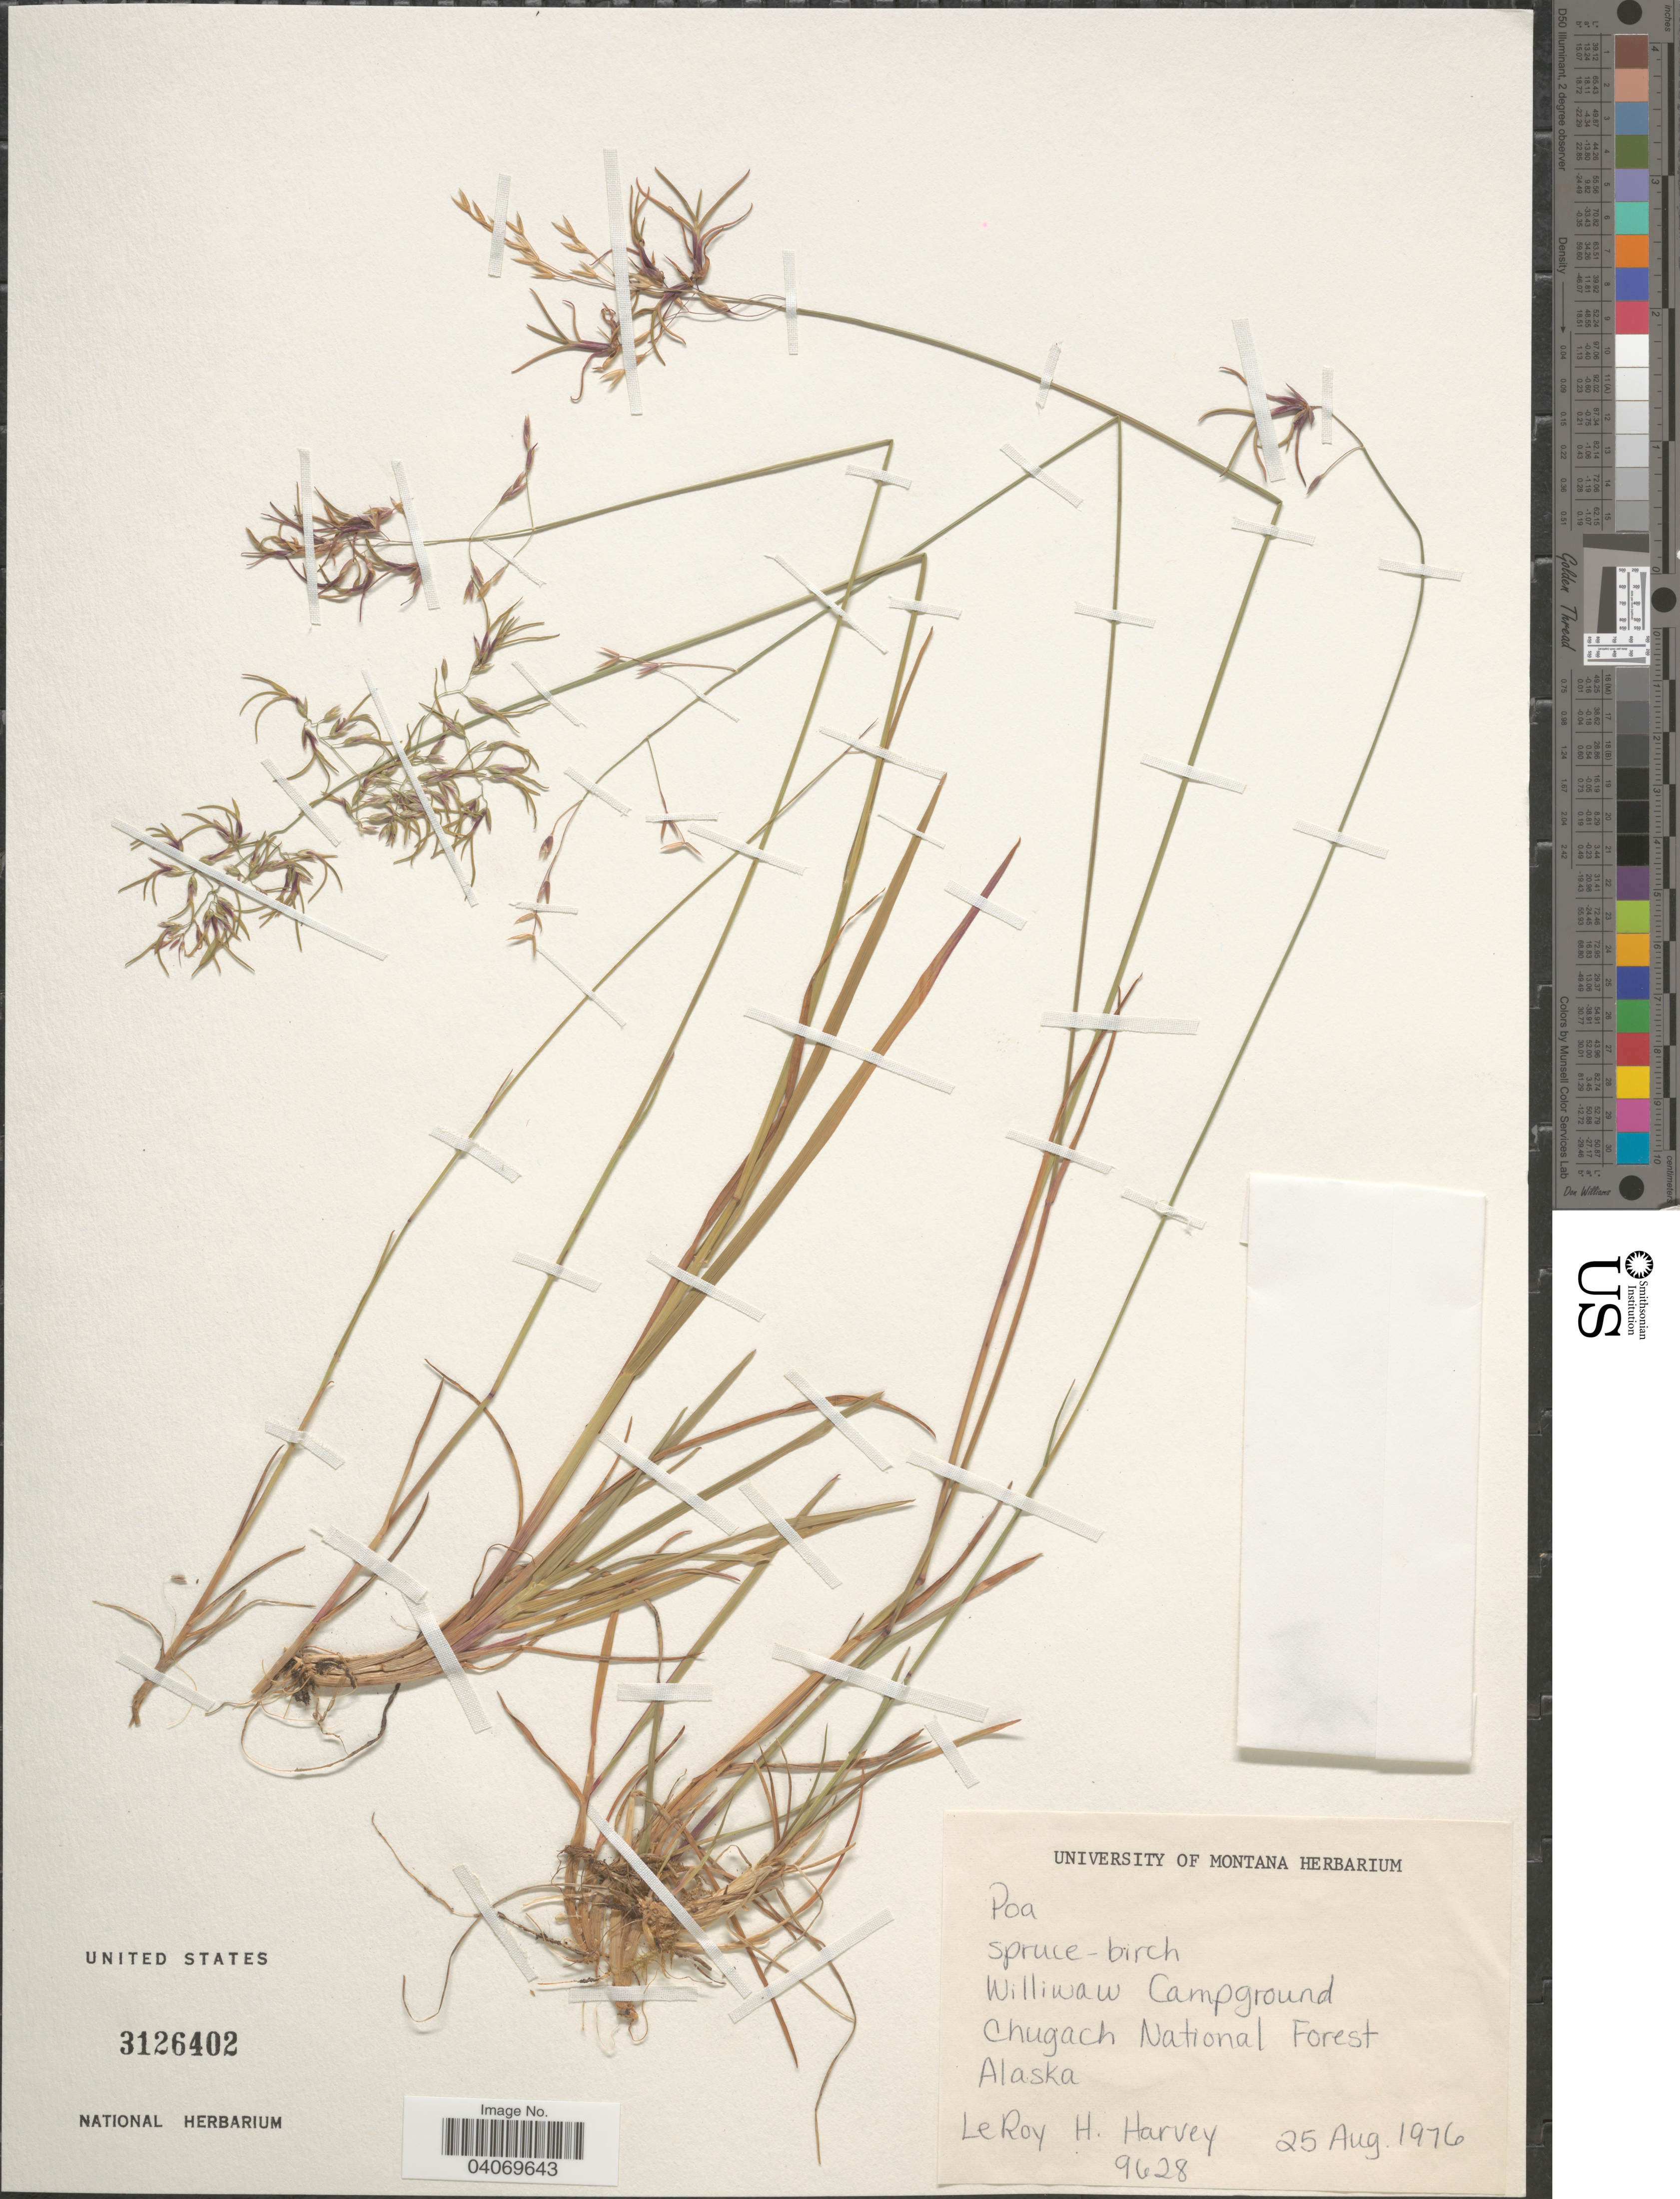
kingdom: Plantae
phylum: Tracheophyta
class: Liliopsida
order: Poales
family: Poaceae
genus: Poa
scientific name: Poa sp.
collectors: L. H. Harvey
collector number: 9628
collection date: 1976-08-25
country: United States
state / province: Alaska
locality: Williwaw Campground. Chugach National Forest.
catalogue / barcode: US 3126402